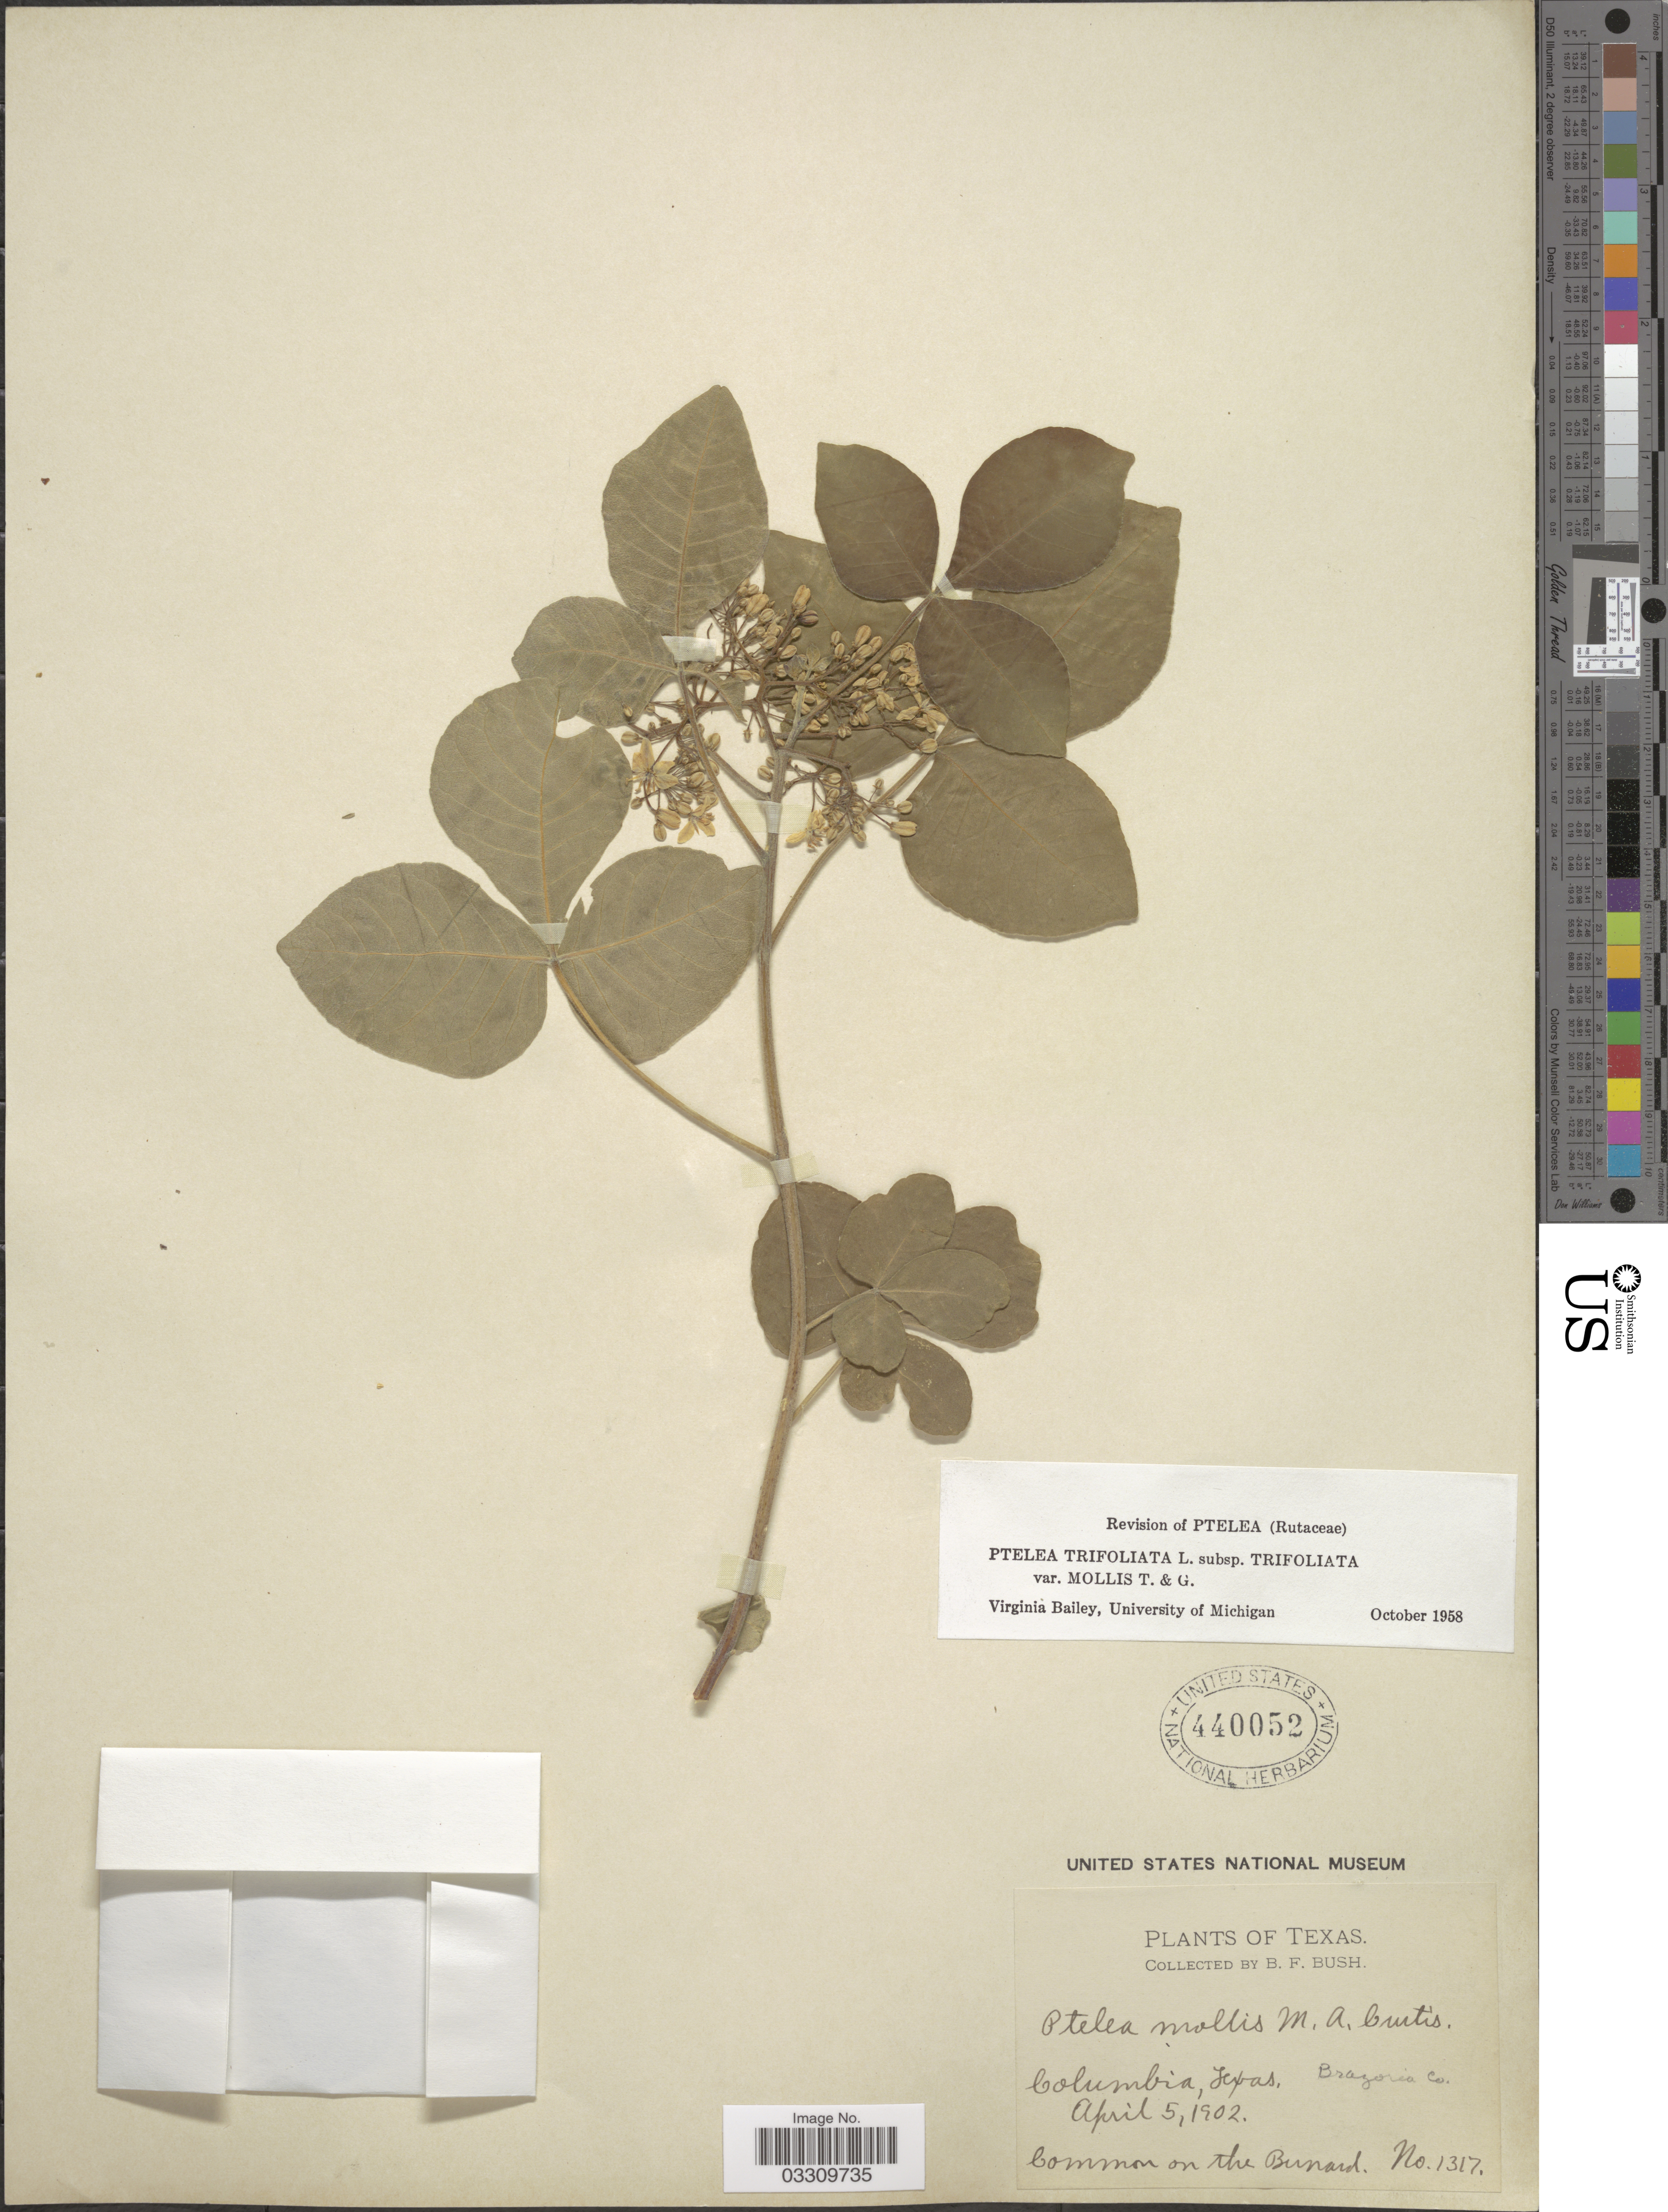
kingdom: Plantae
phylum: Tracheophyta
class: Magnoliopsida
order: Sapindales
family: Rutaceae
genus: Ptelea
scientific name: Ptelea trifoliata var. mollis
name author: Torr. & A. Gray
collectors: B. F. Bush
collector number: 1317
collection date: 1902-04-05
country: United States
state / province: Texas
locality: Columbia, Brazoria Co., Common on the Bernard.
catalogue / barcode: US 440052